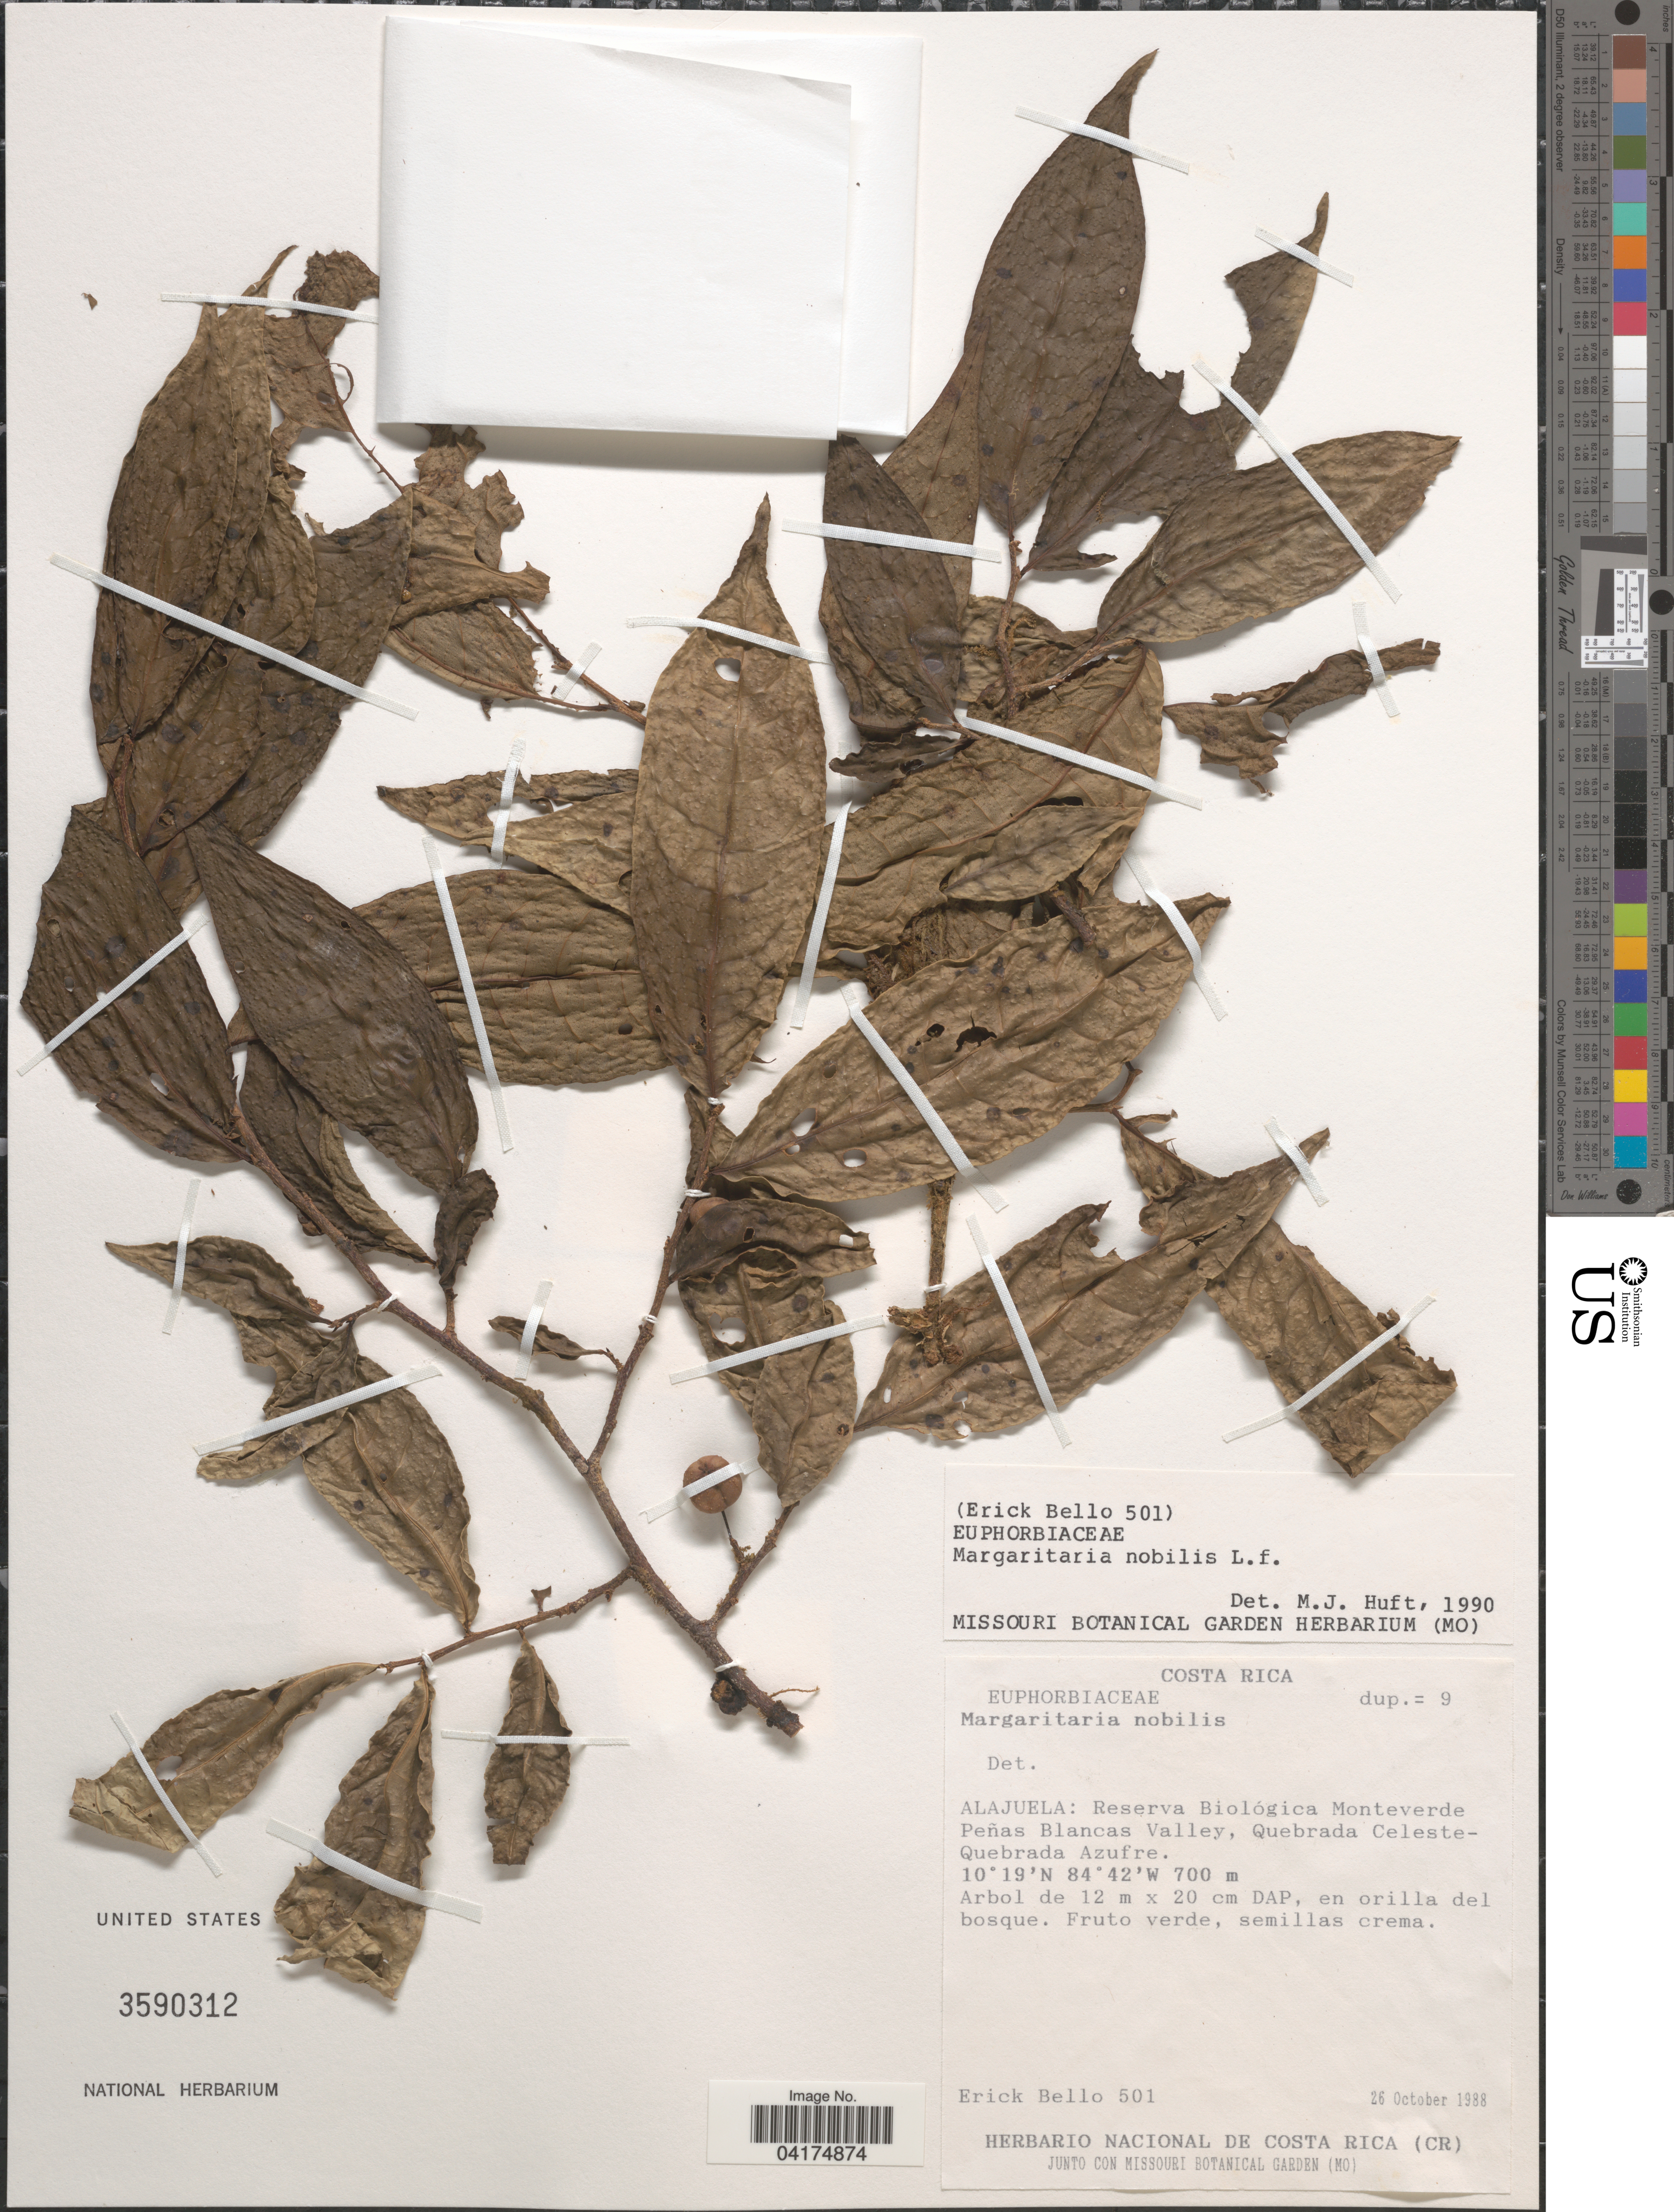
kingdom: Plantae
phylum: Tracheophyta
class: Magnoliopsida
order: Malpighiales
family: Phyllanthaceae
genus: Margaritaria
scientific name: Margaritaria nobilis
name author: L. f.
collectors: E. Bello C.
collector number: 501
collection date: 1988-10-26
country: Costa Rica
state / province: Alajuela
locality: Reserva Biológica Monteverde Peñas Blancas Valley, Quebrada Celeste-Quebrada Azufre.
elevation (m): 700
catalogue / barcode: US 3590312